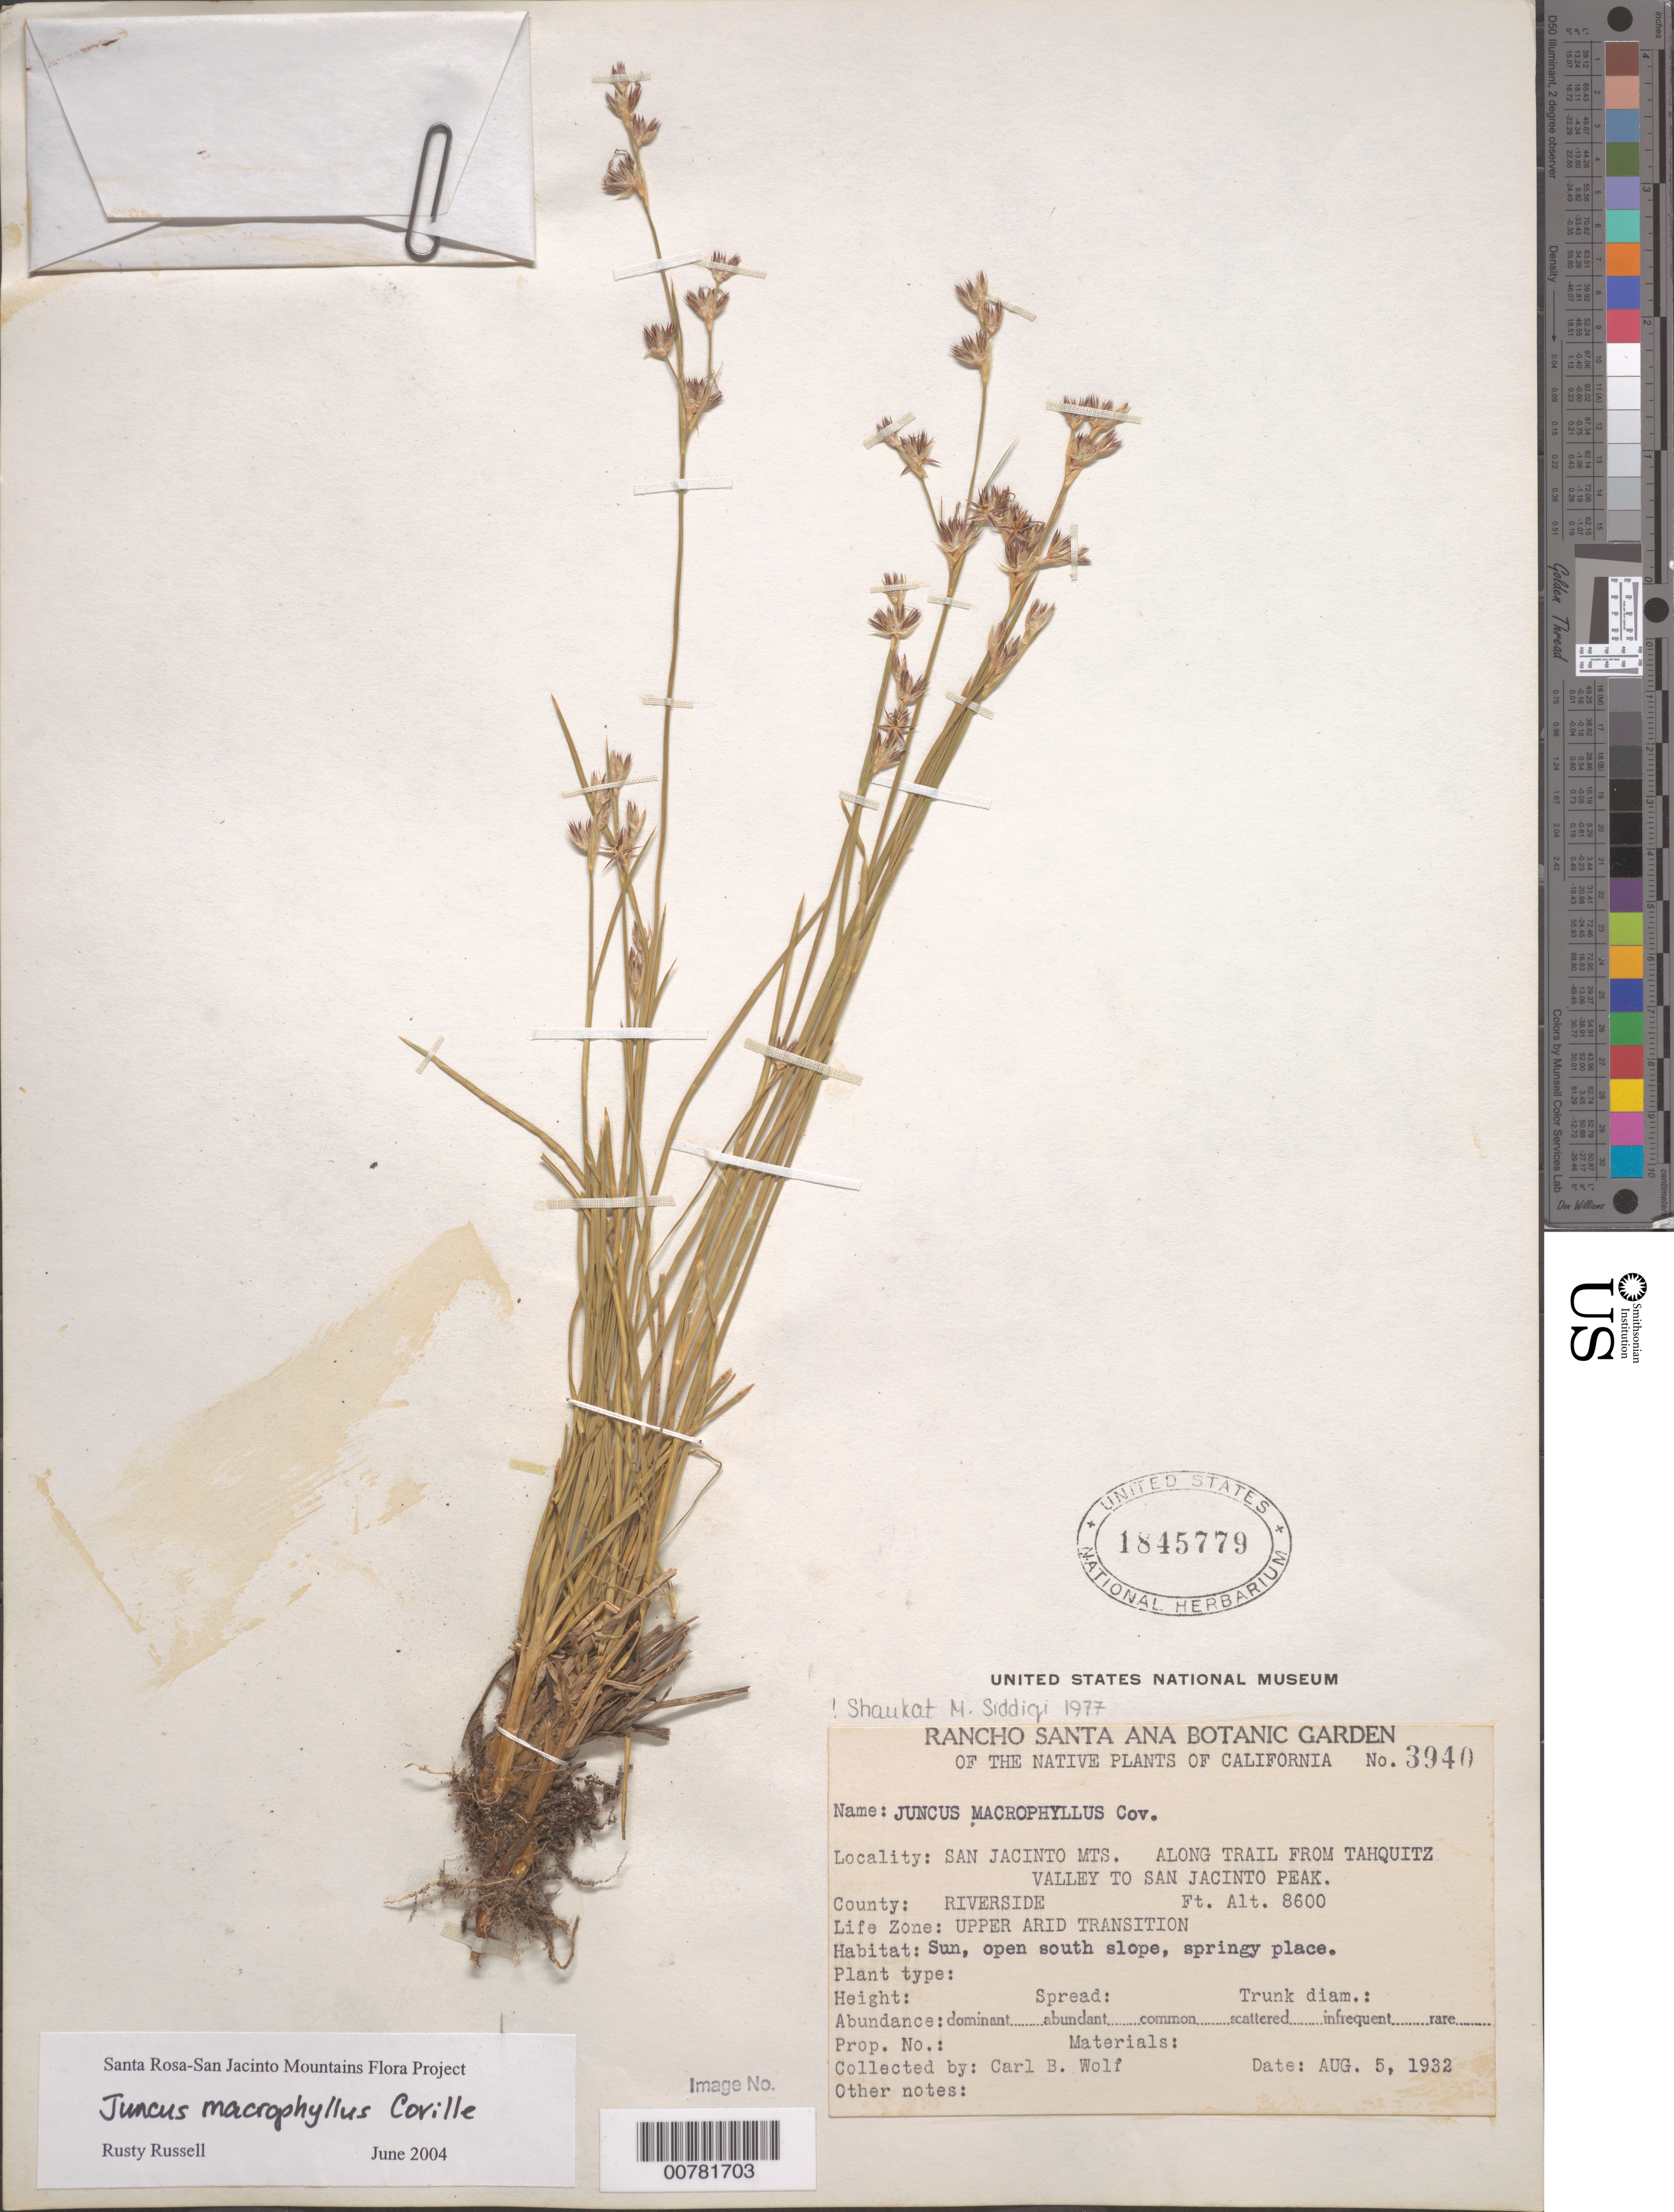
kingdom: Plantae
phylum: Tracheophyta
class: Liliopsida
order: Poales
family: Juncaceae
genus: Juncus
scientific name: Juncus macrophyllus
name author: Coville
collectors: C. B. Wolf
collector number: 3940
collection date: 1932-08-05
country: United States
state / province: California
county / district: Riverside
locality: San Jacinto Mts. Along trail from Tahquitz Valley to San Jacinto Peak. County: Riverside. Life Zone: Upper Arid Transition.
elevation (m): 2621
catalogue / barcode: US 1845779